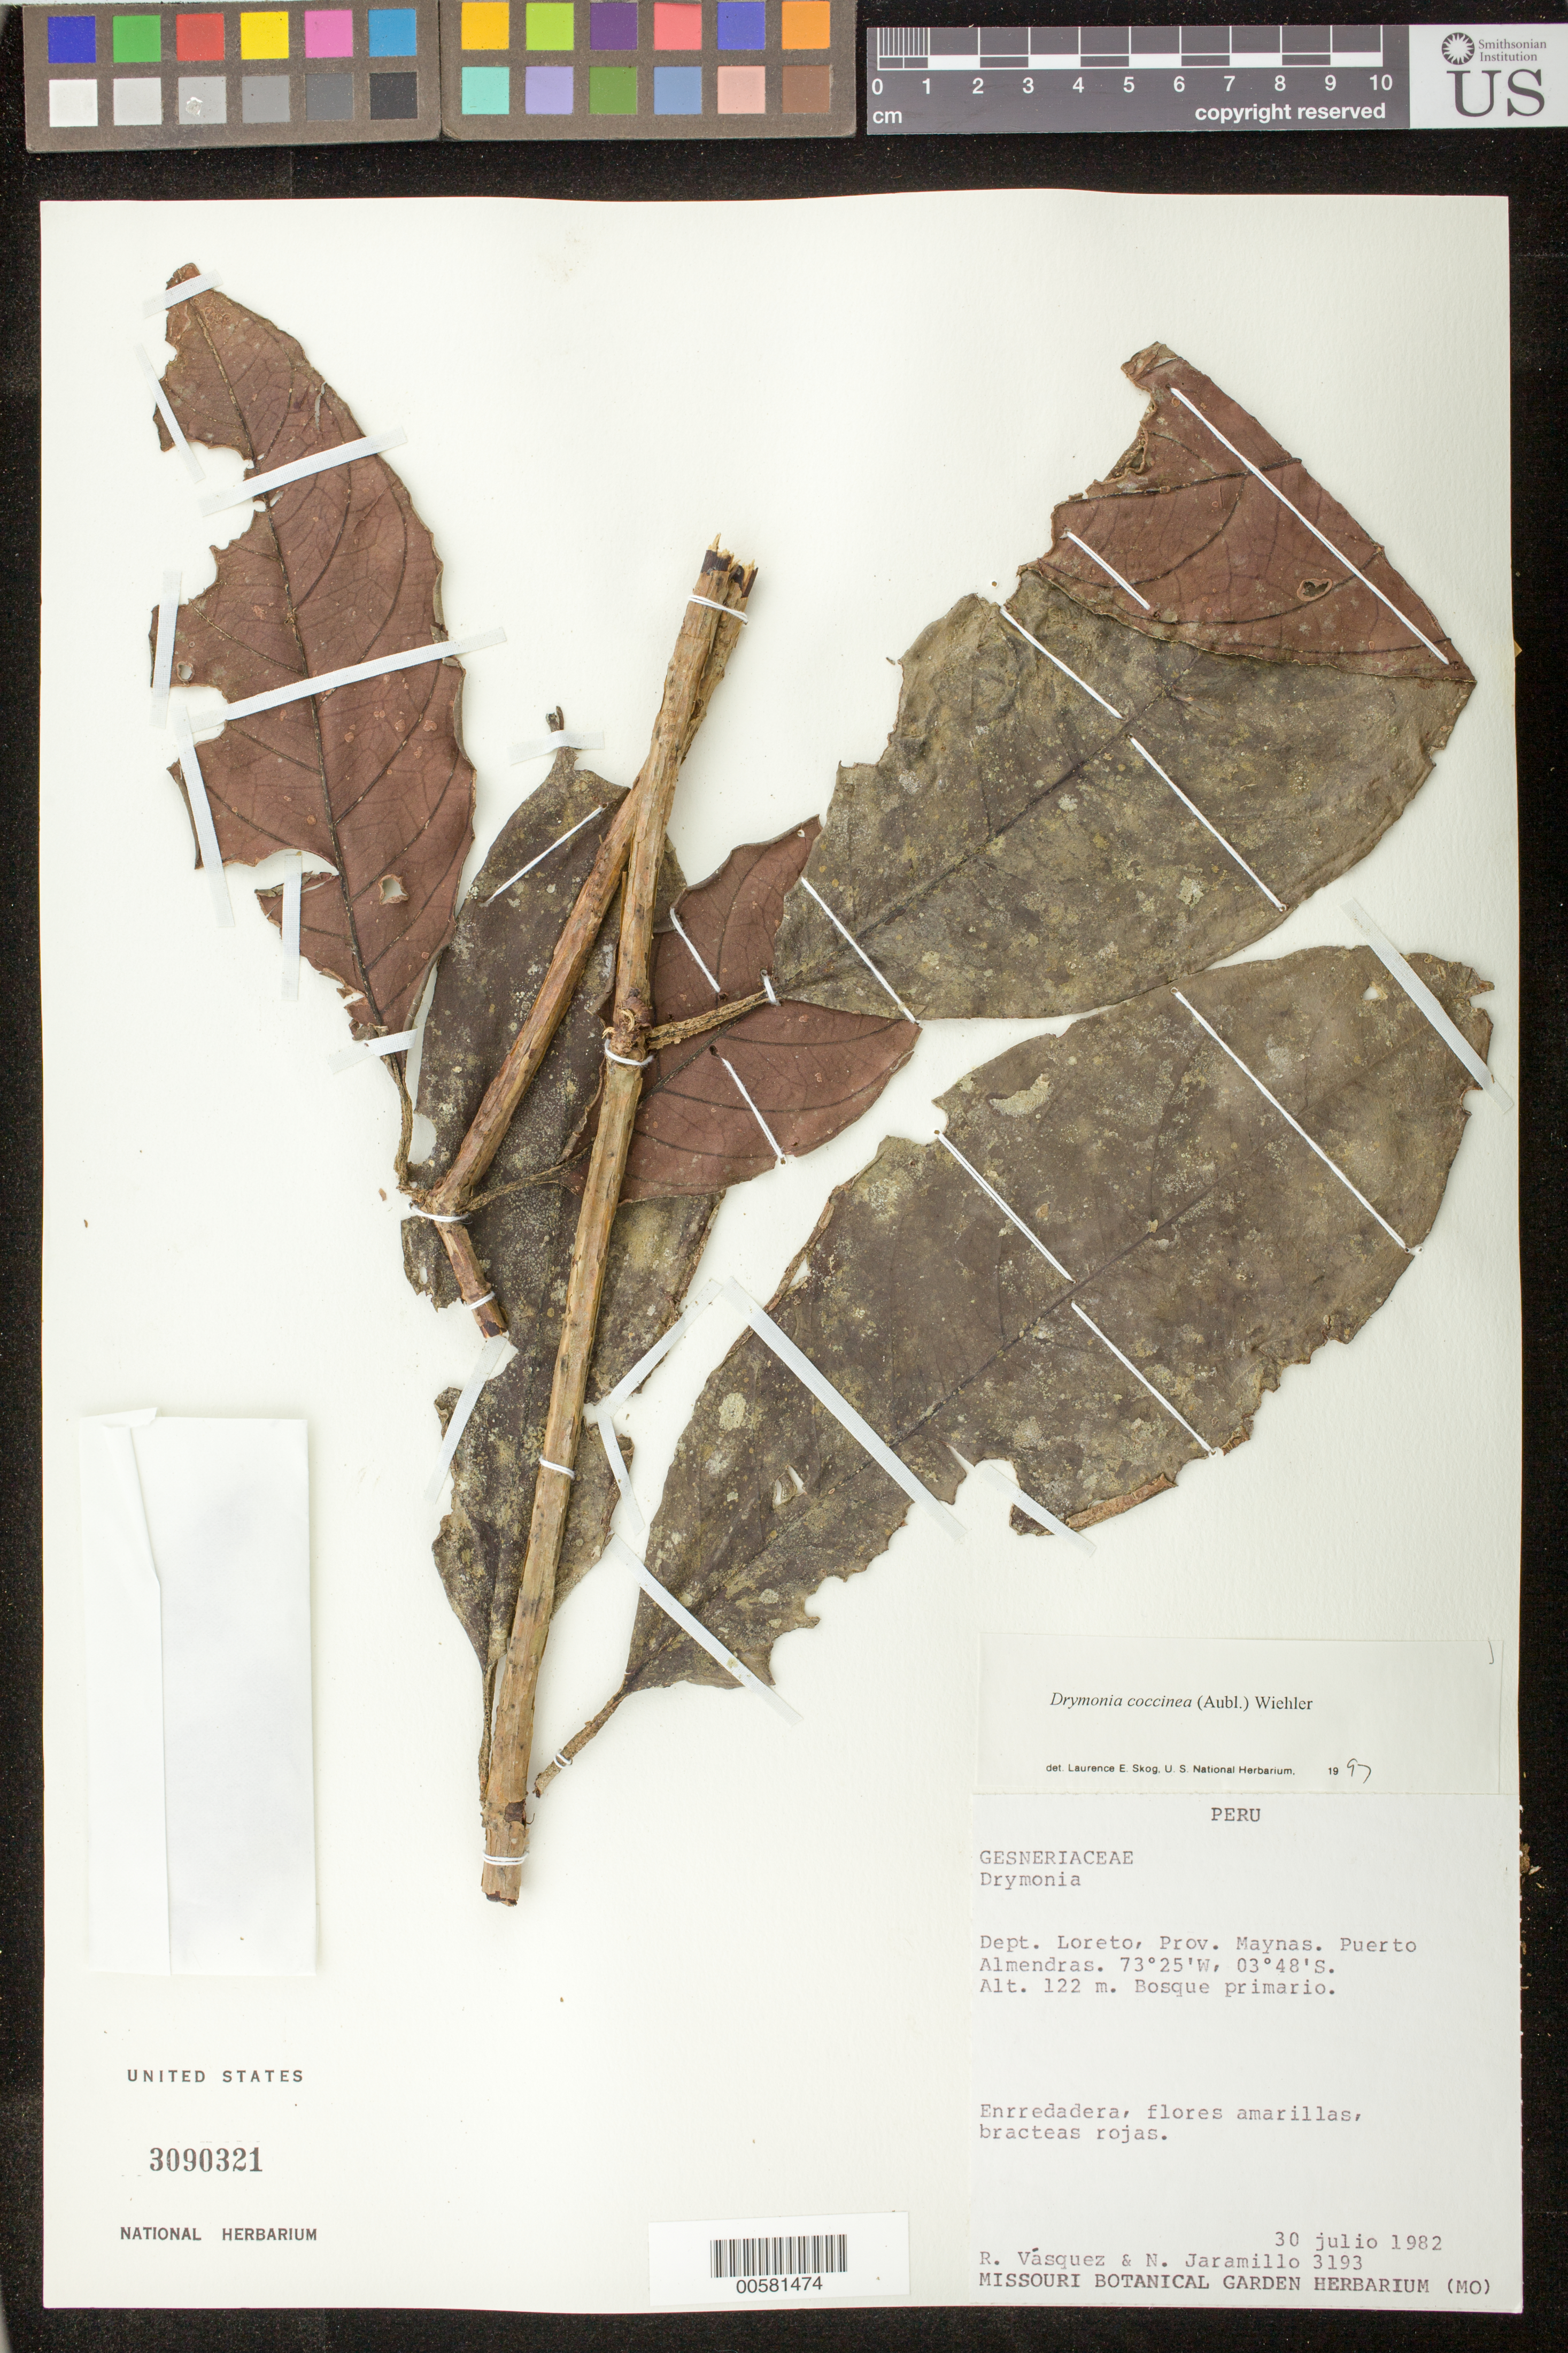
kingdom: Plantae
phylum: Tracheophyta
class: Magnoliopsida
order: Lamiales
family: Gesneriaceae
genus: Drymonia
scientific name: Drymonia coccinea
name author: (Aubl.) Wiehler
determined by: Skog, Laurence E.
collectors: R. Vásquez & N. Jaramillo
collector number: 3193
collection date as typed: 30 Jul 1982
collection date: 1982-07-30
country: Peru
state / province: Loreto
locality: Prov. Maynas; Puerto Almendras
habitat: Bosque primario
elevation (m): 122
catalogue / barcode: US 3090321